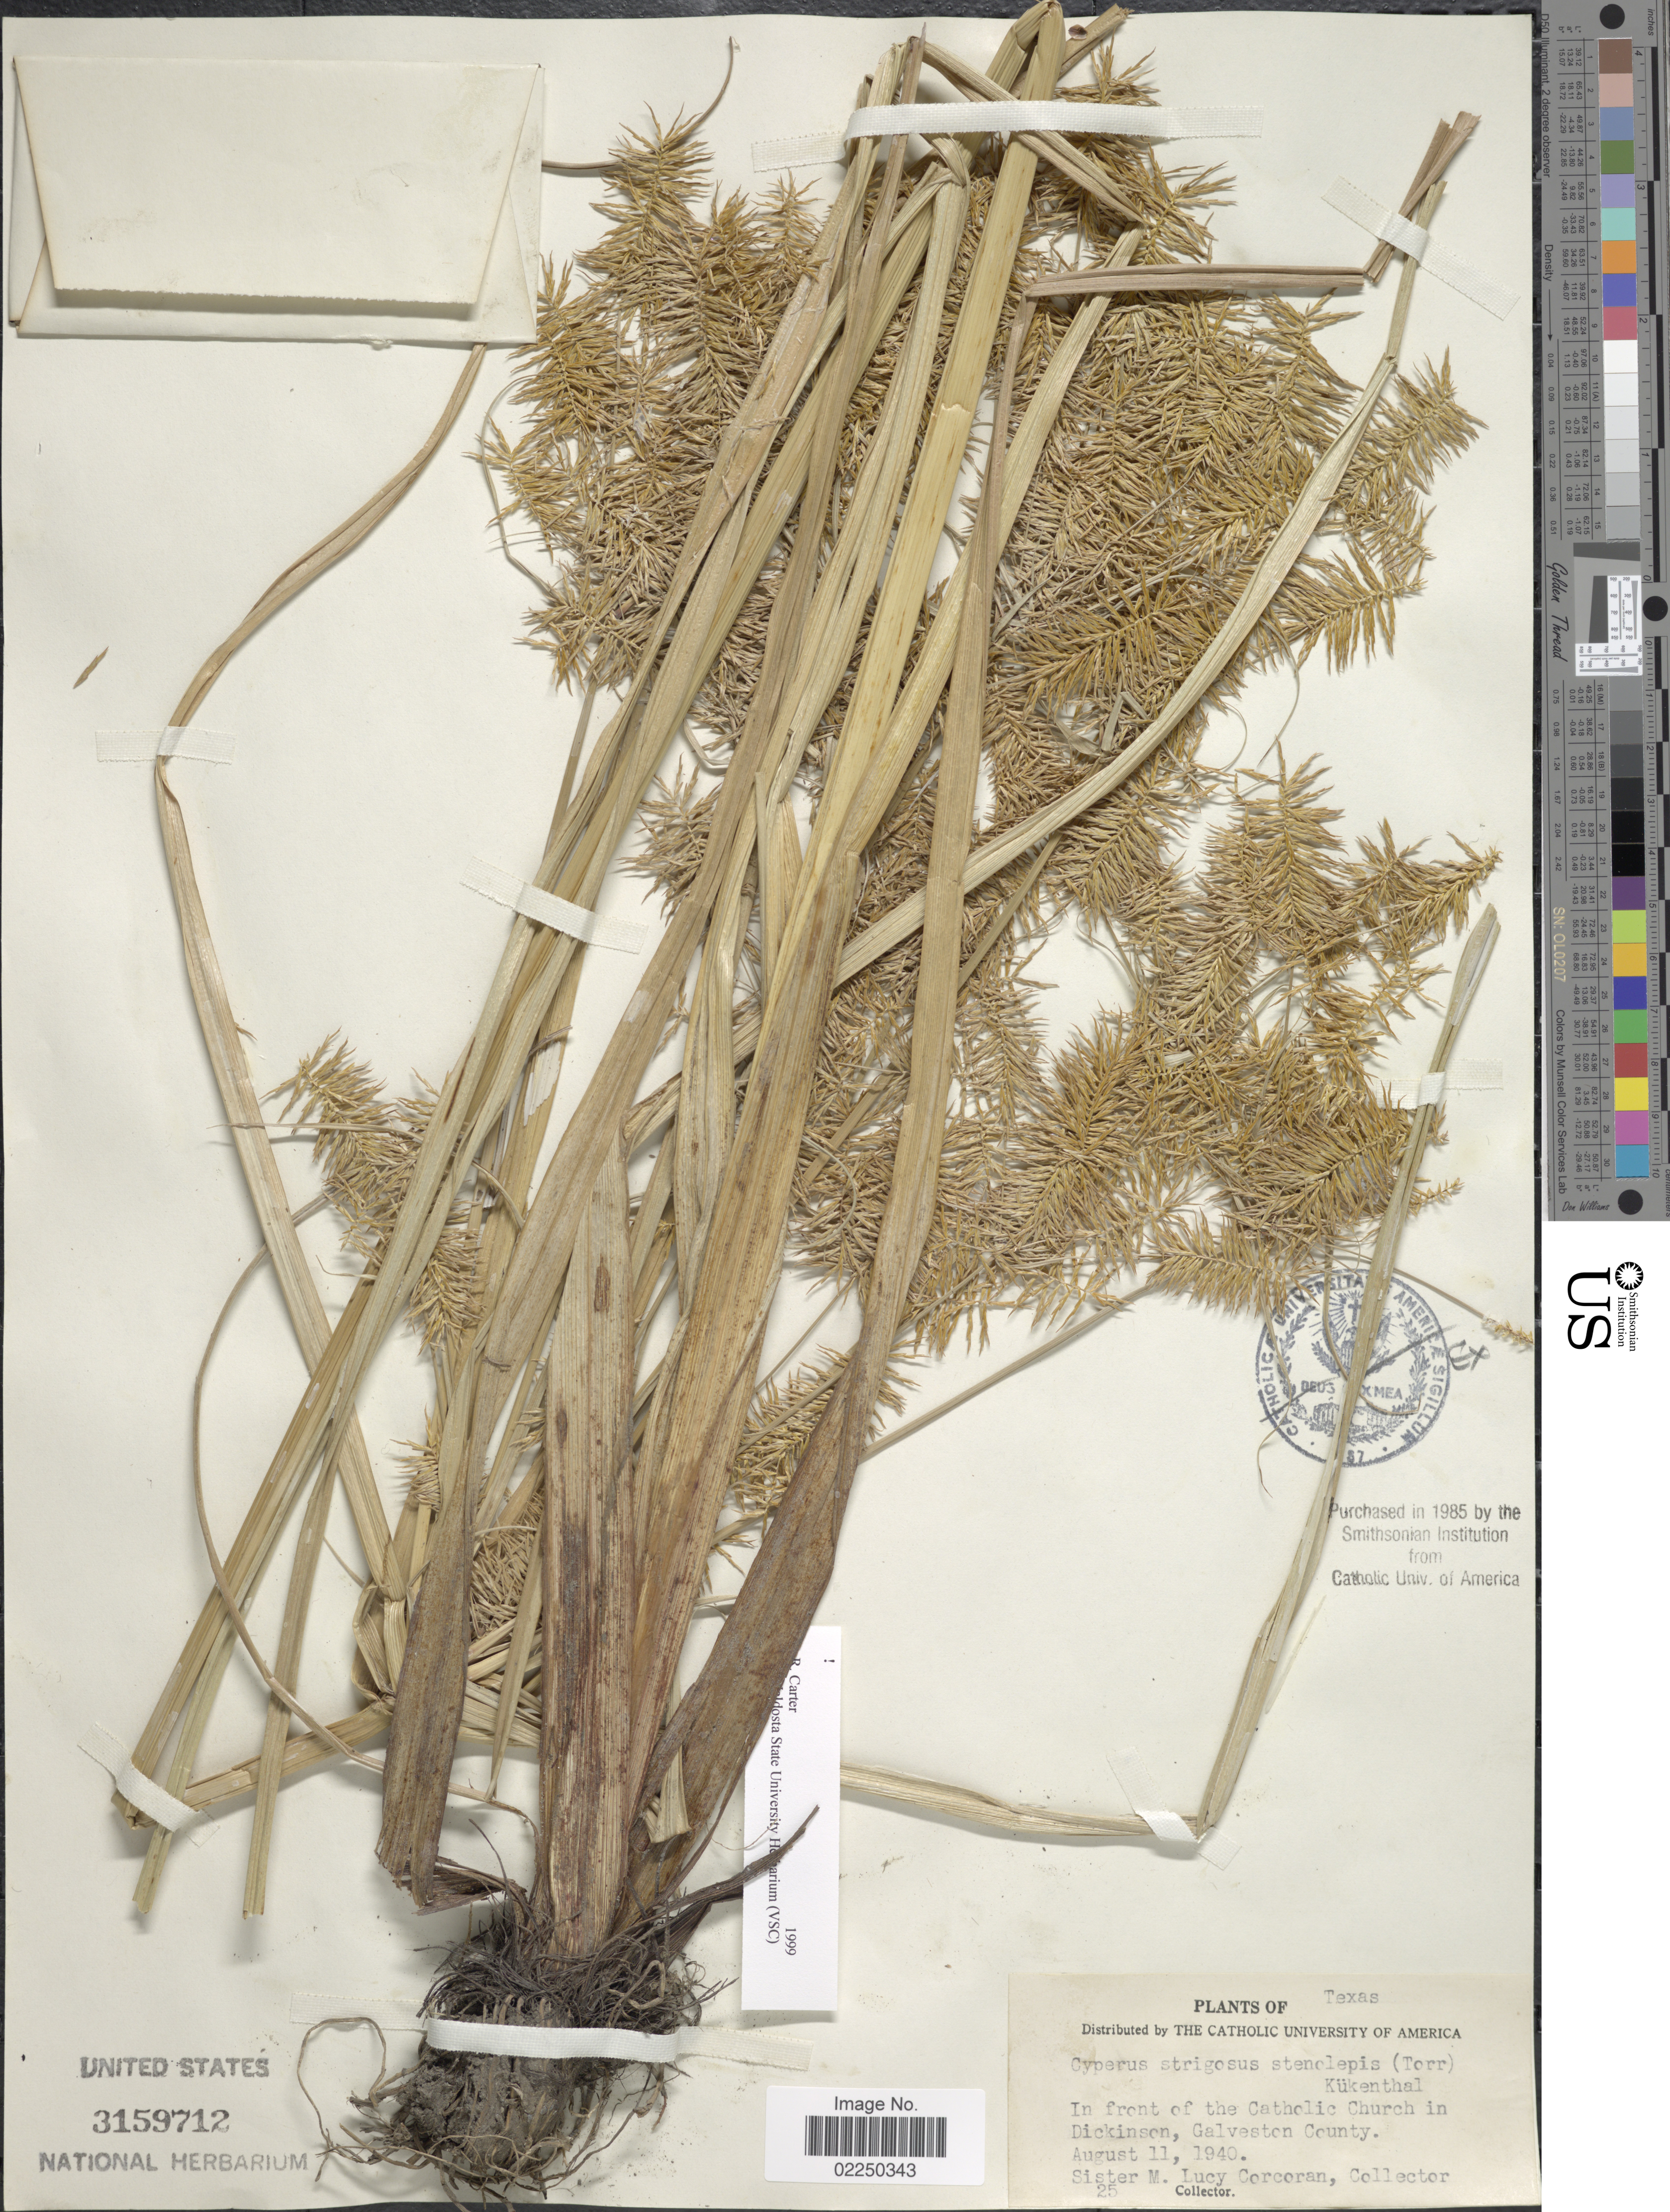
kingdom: Plantae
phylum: Tracheophyta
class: Liliopsida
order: Poales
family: Cyperaceae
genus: Cyperus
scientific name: Cyperus strigosus L.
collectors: M. Corcoran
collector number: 25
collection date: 1940-08-11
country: United States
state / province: Texas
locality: In front of the Catholic Church in Dickinson, Galveston County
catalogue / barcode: US 3159712